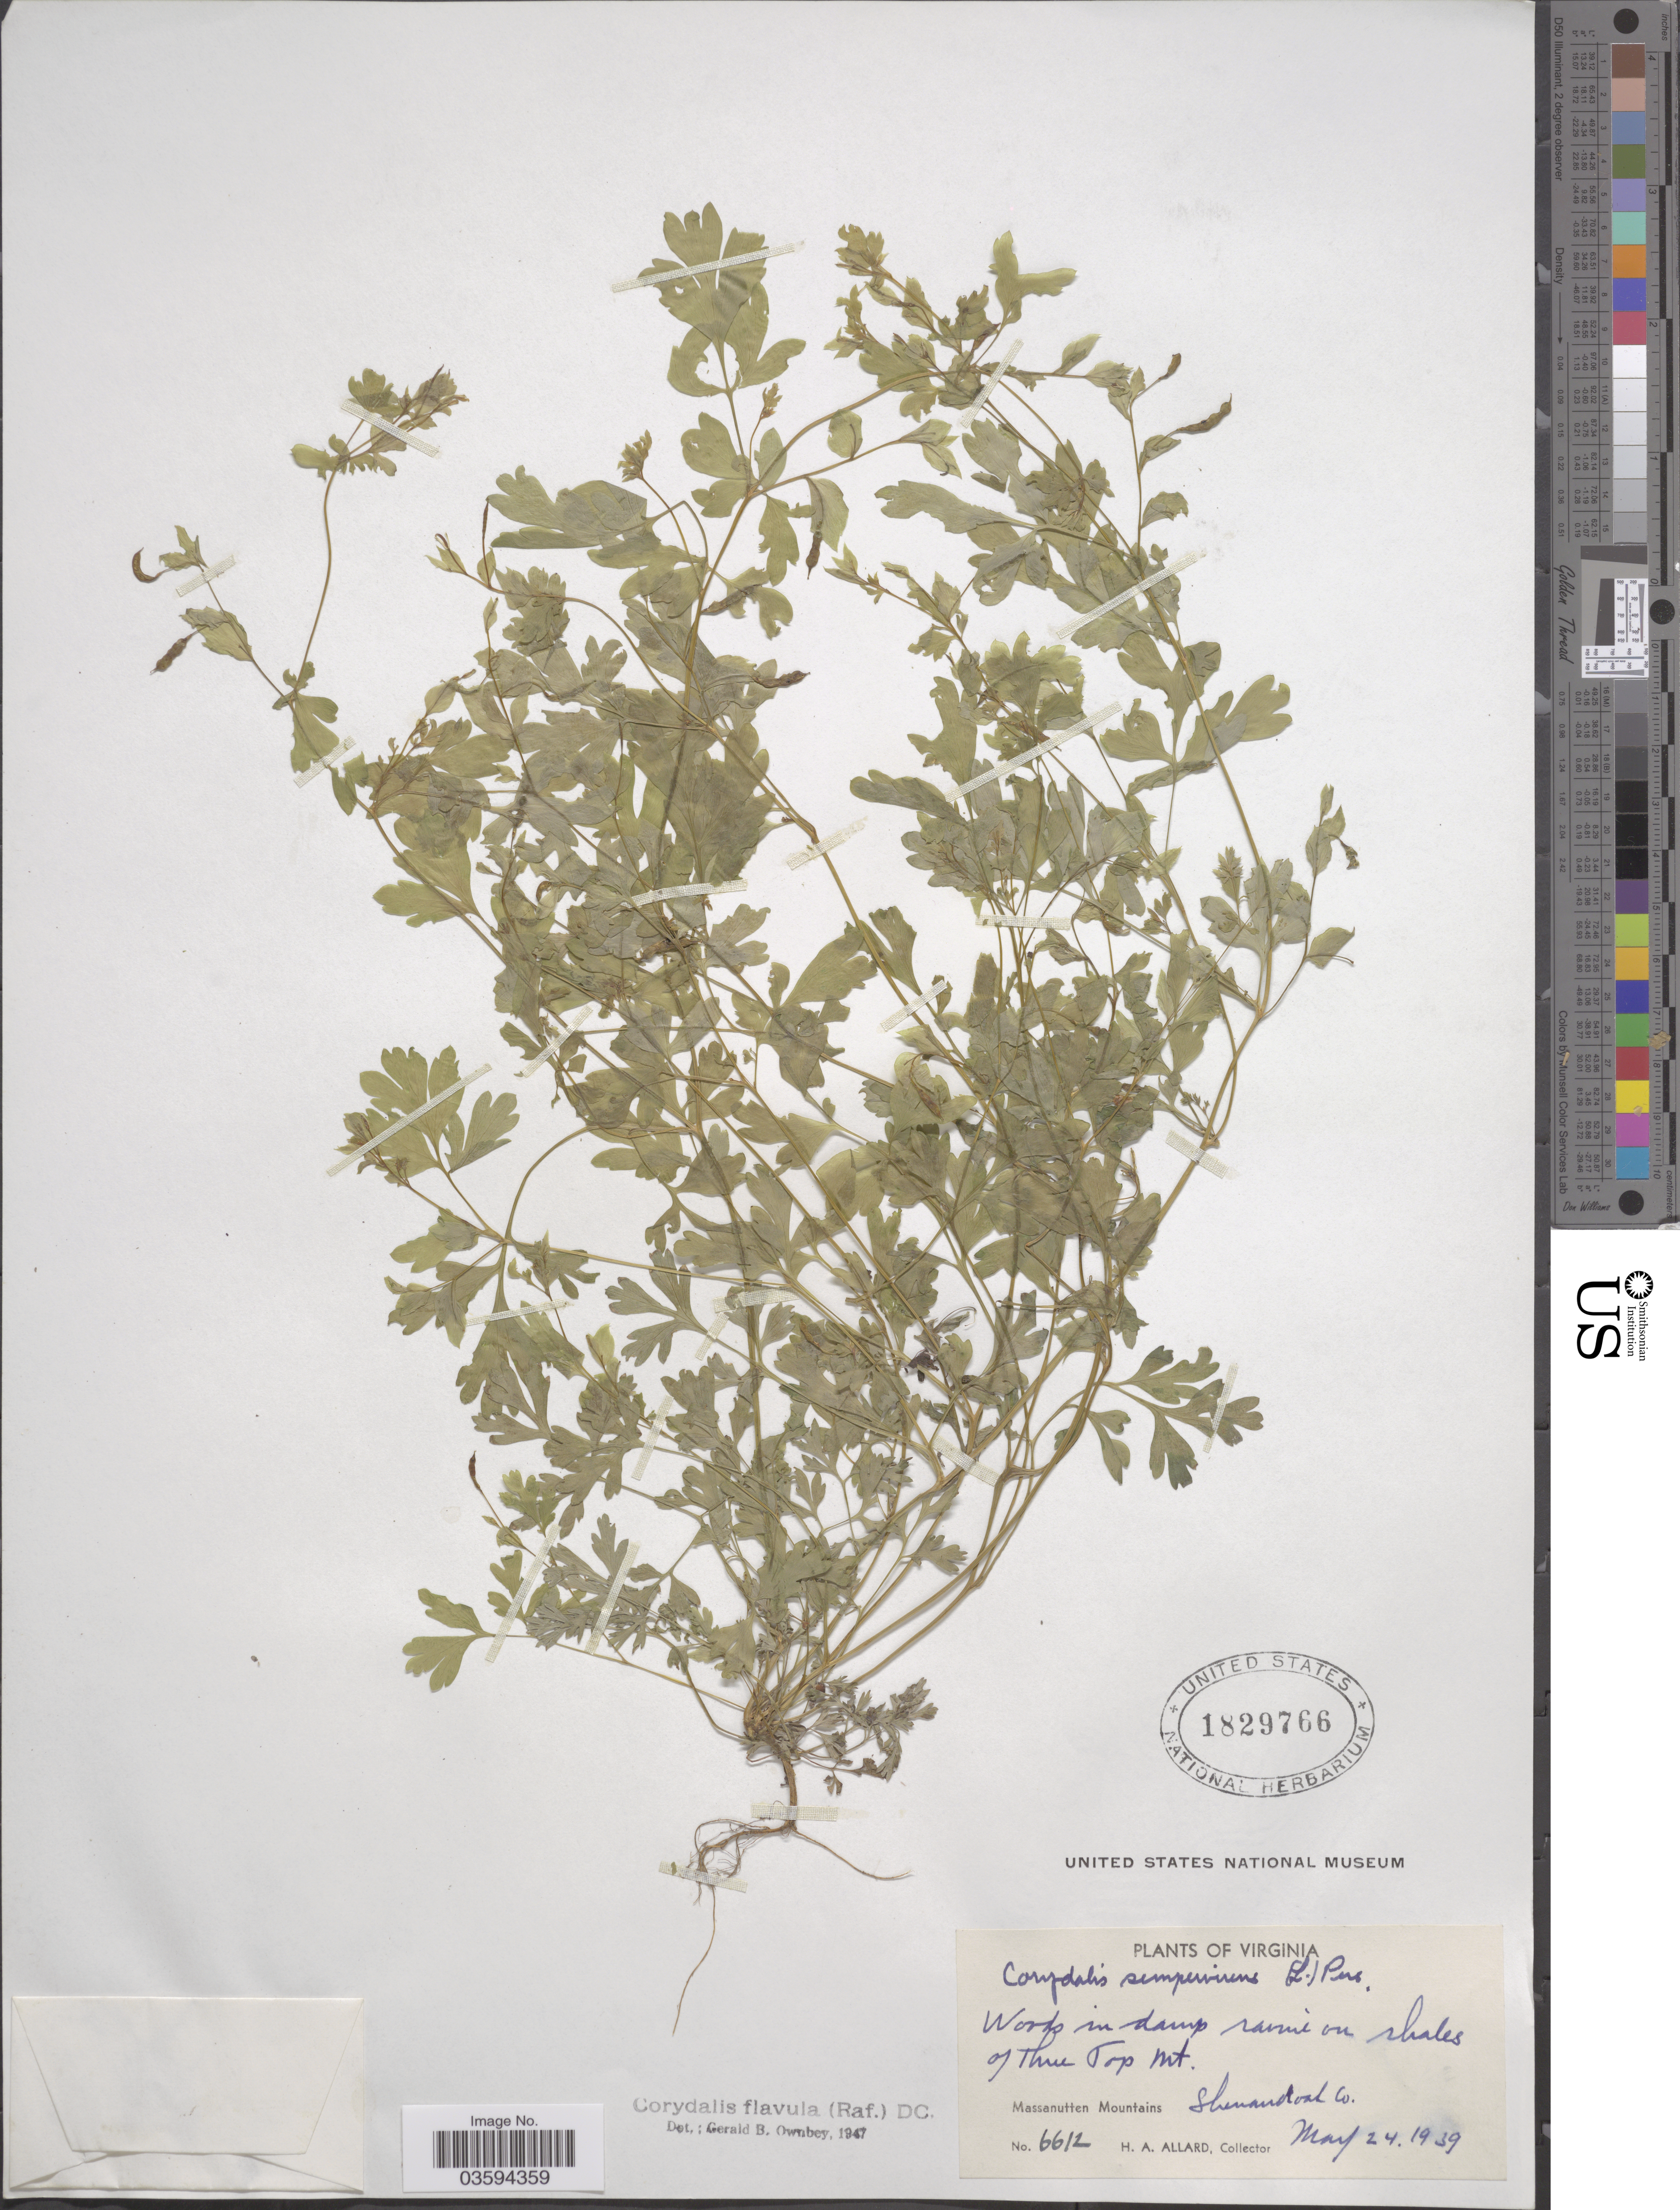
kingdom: Plantae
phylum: Tracheophyta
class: Magnoliopsida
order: Ranunculales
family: Papaveraceae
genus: Corydalis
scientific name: Corydalis flavula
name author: (Raf.) DC.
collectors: H. A. Allard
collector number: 6612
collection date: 1939-05-24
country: United States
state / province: Virginia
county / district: Shenandoah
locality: Words in damp ravine on shales of Three Top Mt. Massanutten Mountains, Shenandoah Co.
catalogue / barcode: US 1829766